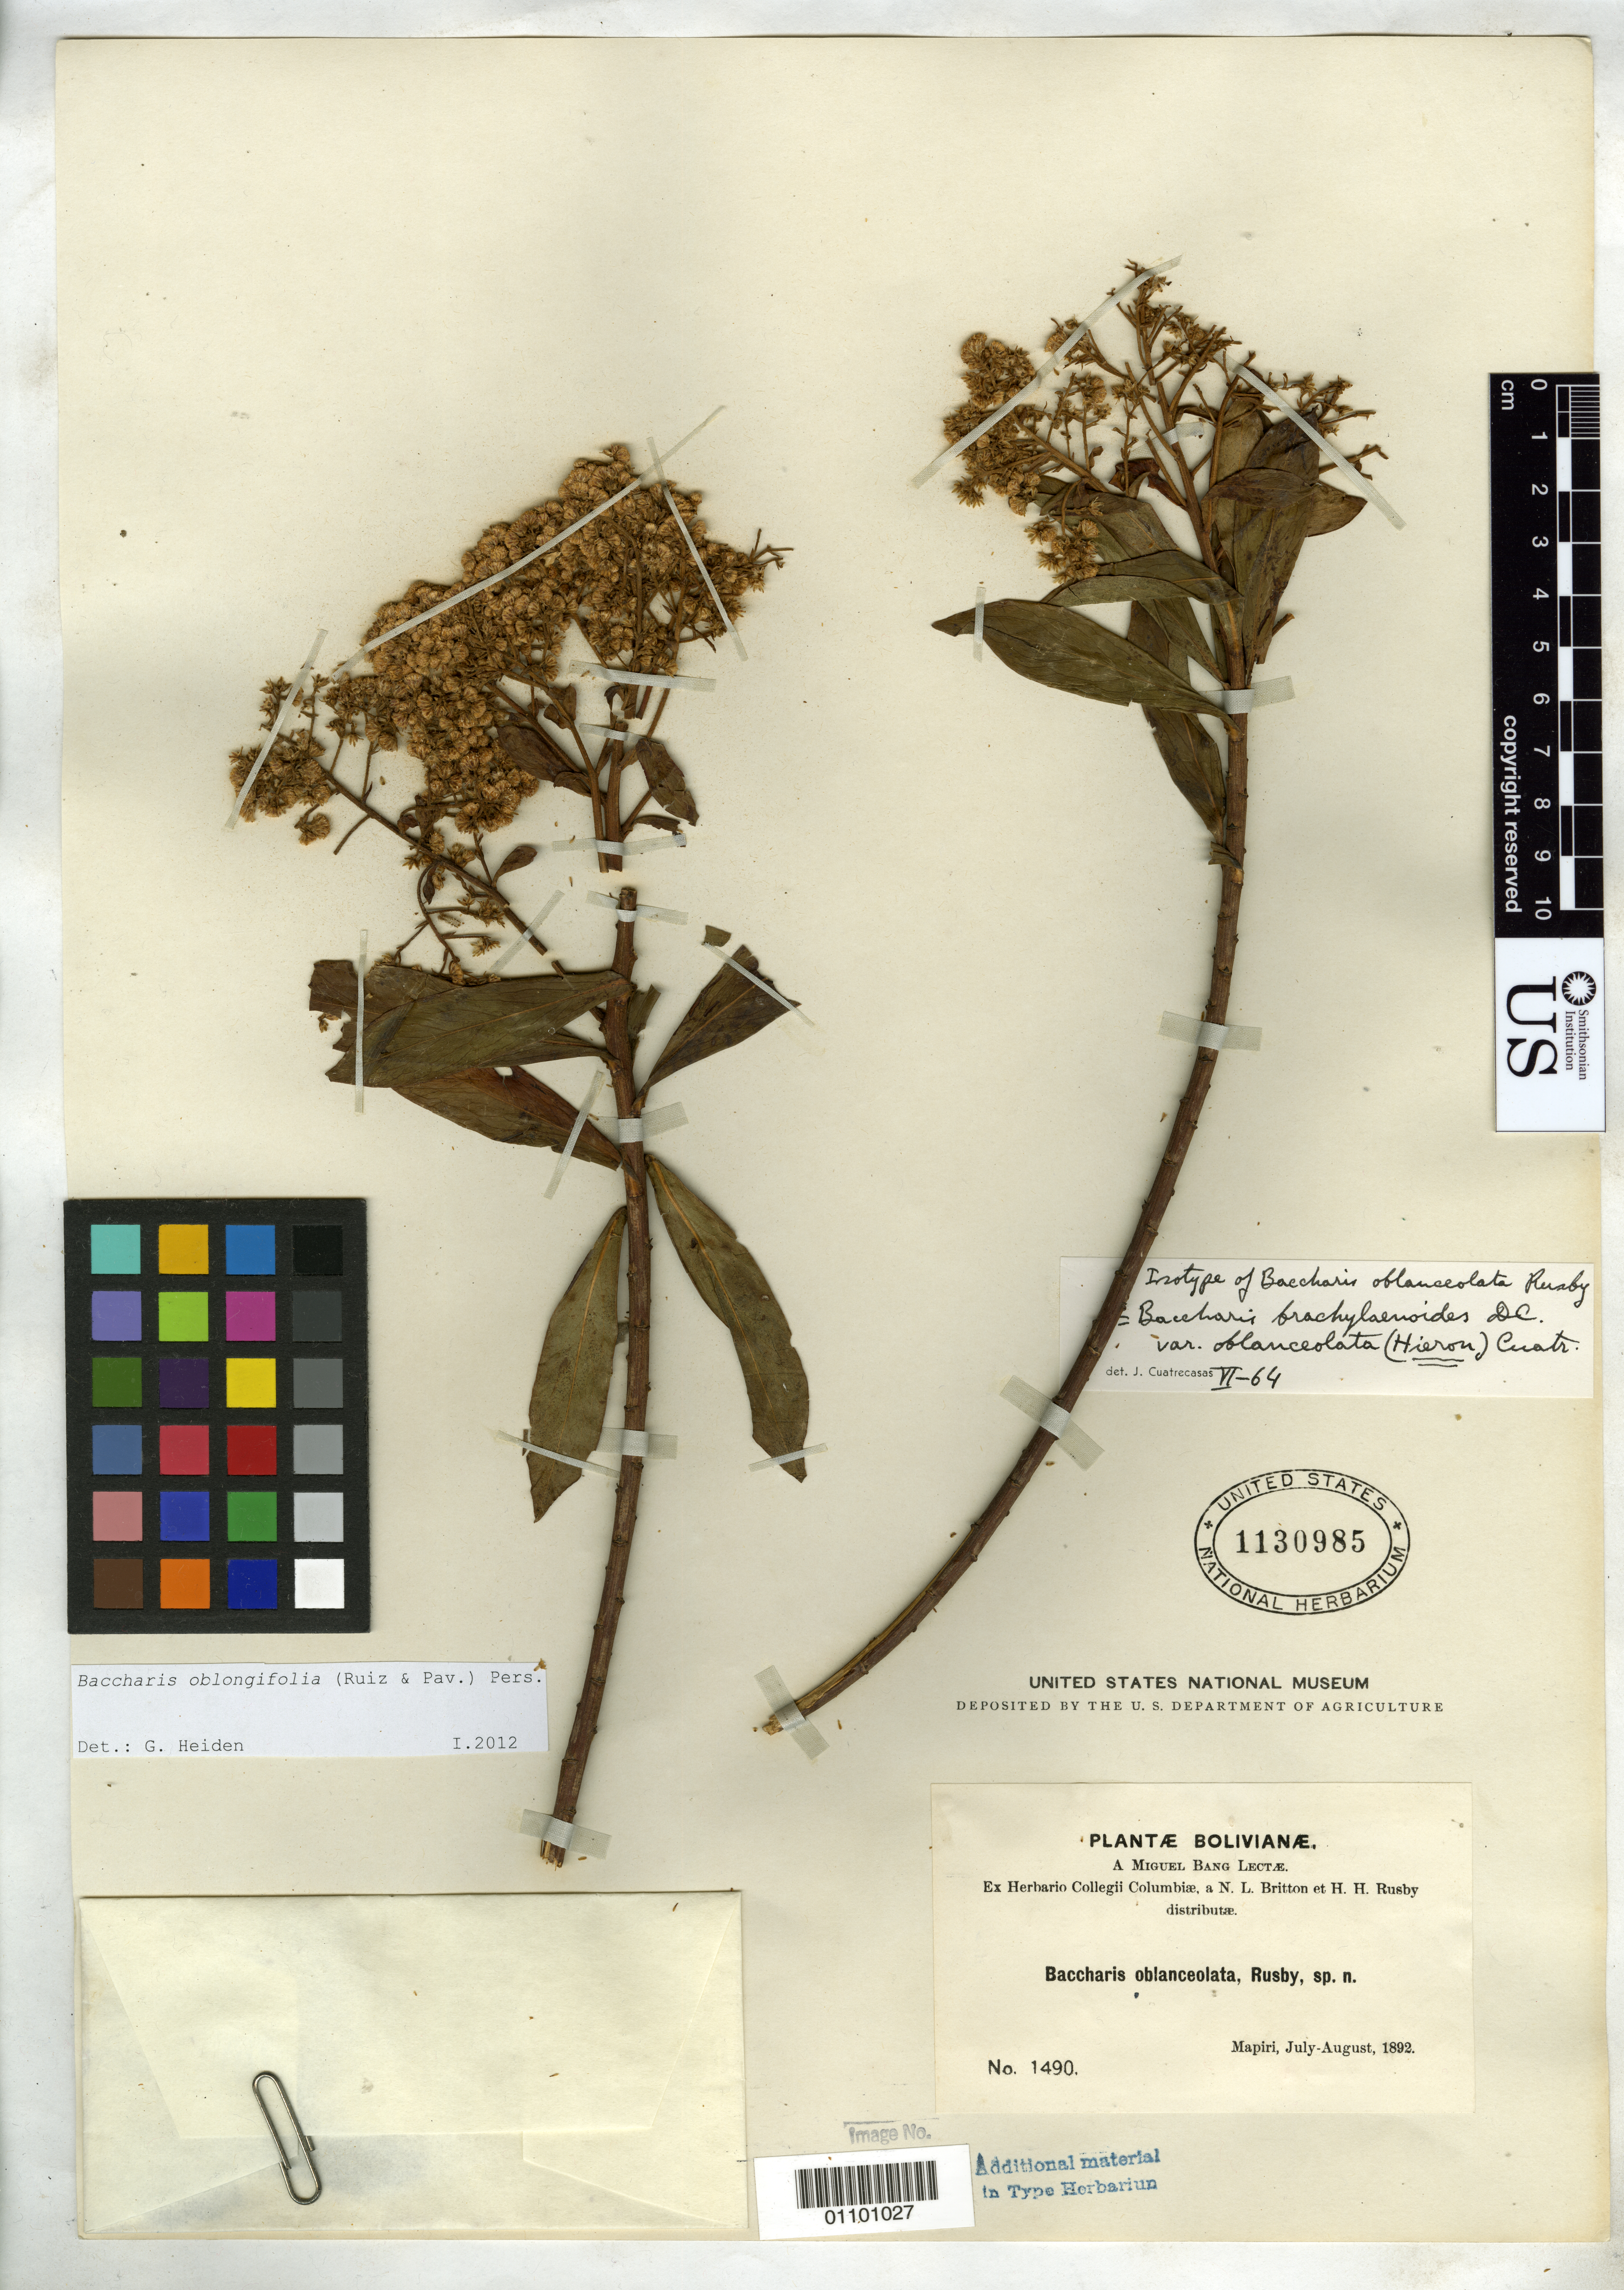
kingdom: Plantae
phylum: Tracheophyta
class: Magnoliopsida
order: Asterales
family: Asteraceae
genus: Baccharis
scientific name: Baccharis oblanceolata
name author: Rusby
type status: Isotype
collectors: M. Bang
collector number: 1490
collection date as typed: July-August, 1892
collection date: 1892-07/1892-08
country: Bolivia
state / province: La Paz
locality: Mapiri.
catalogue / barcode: US 1130985